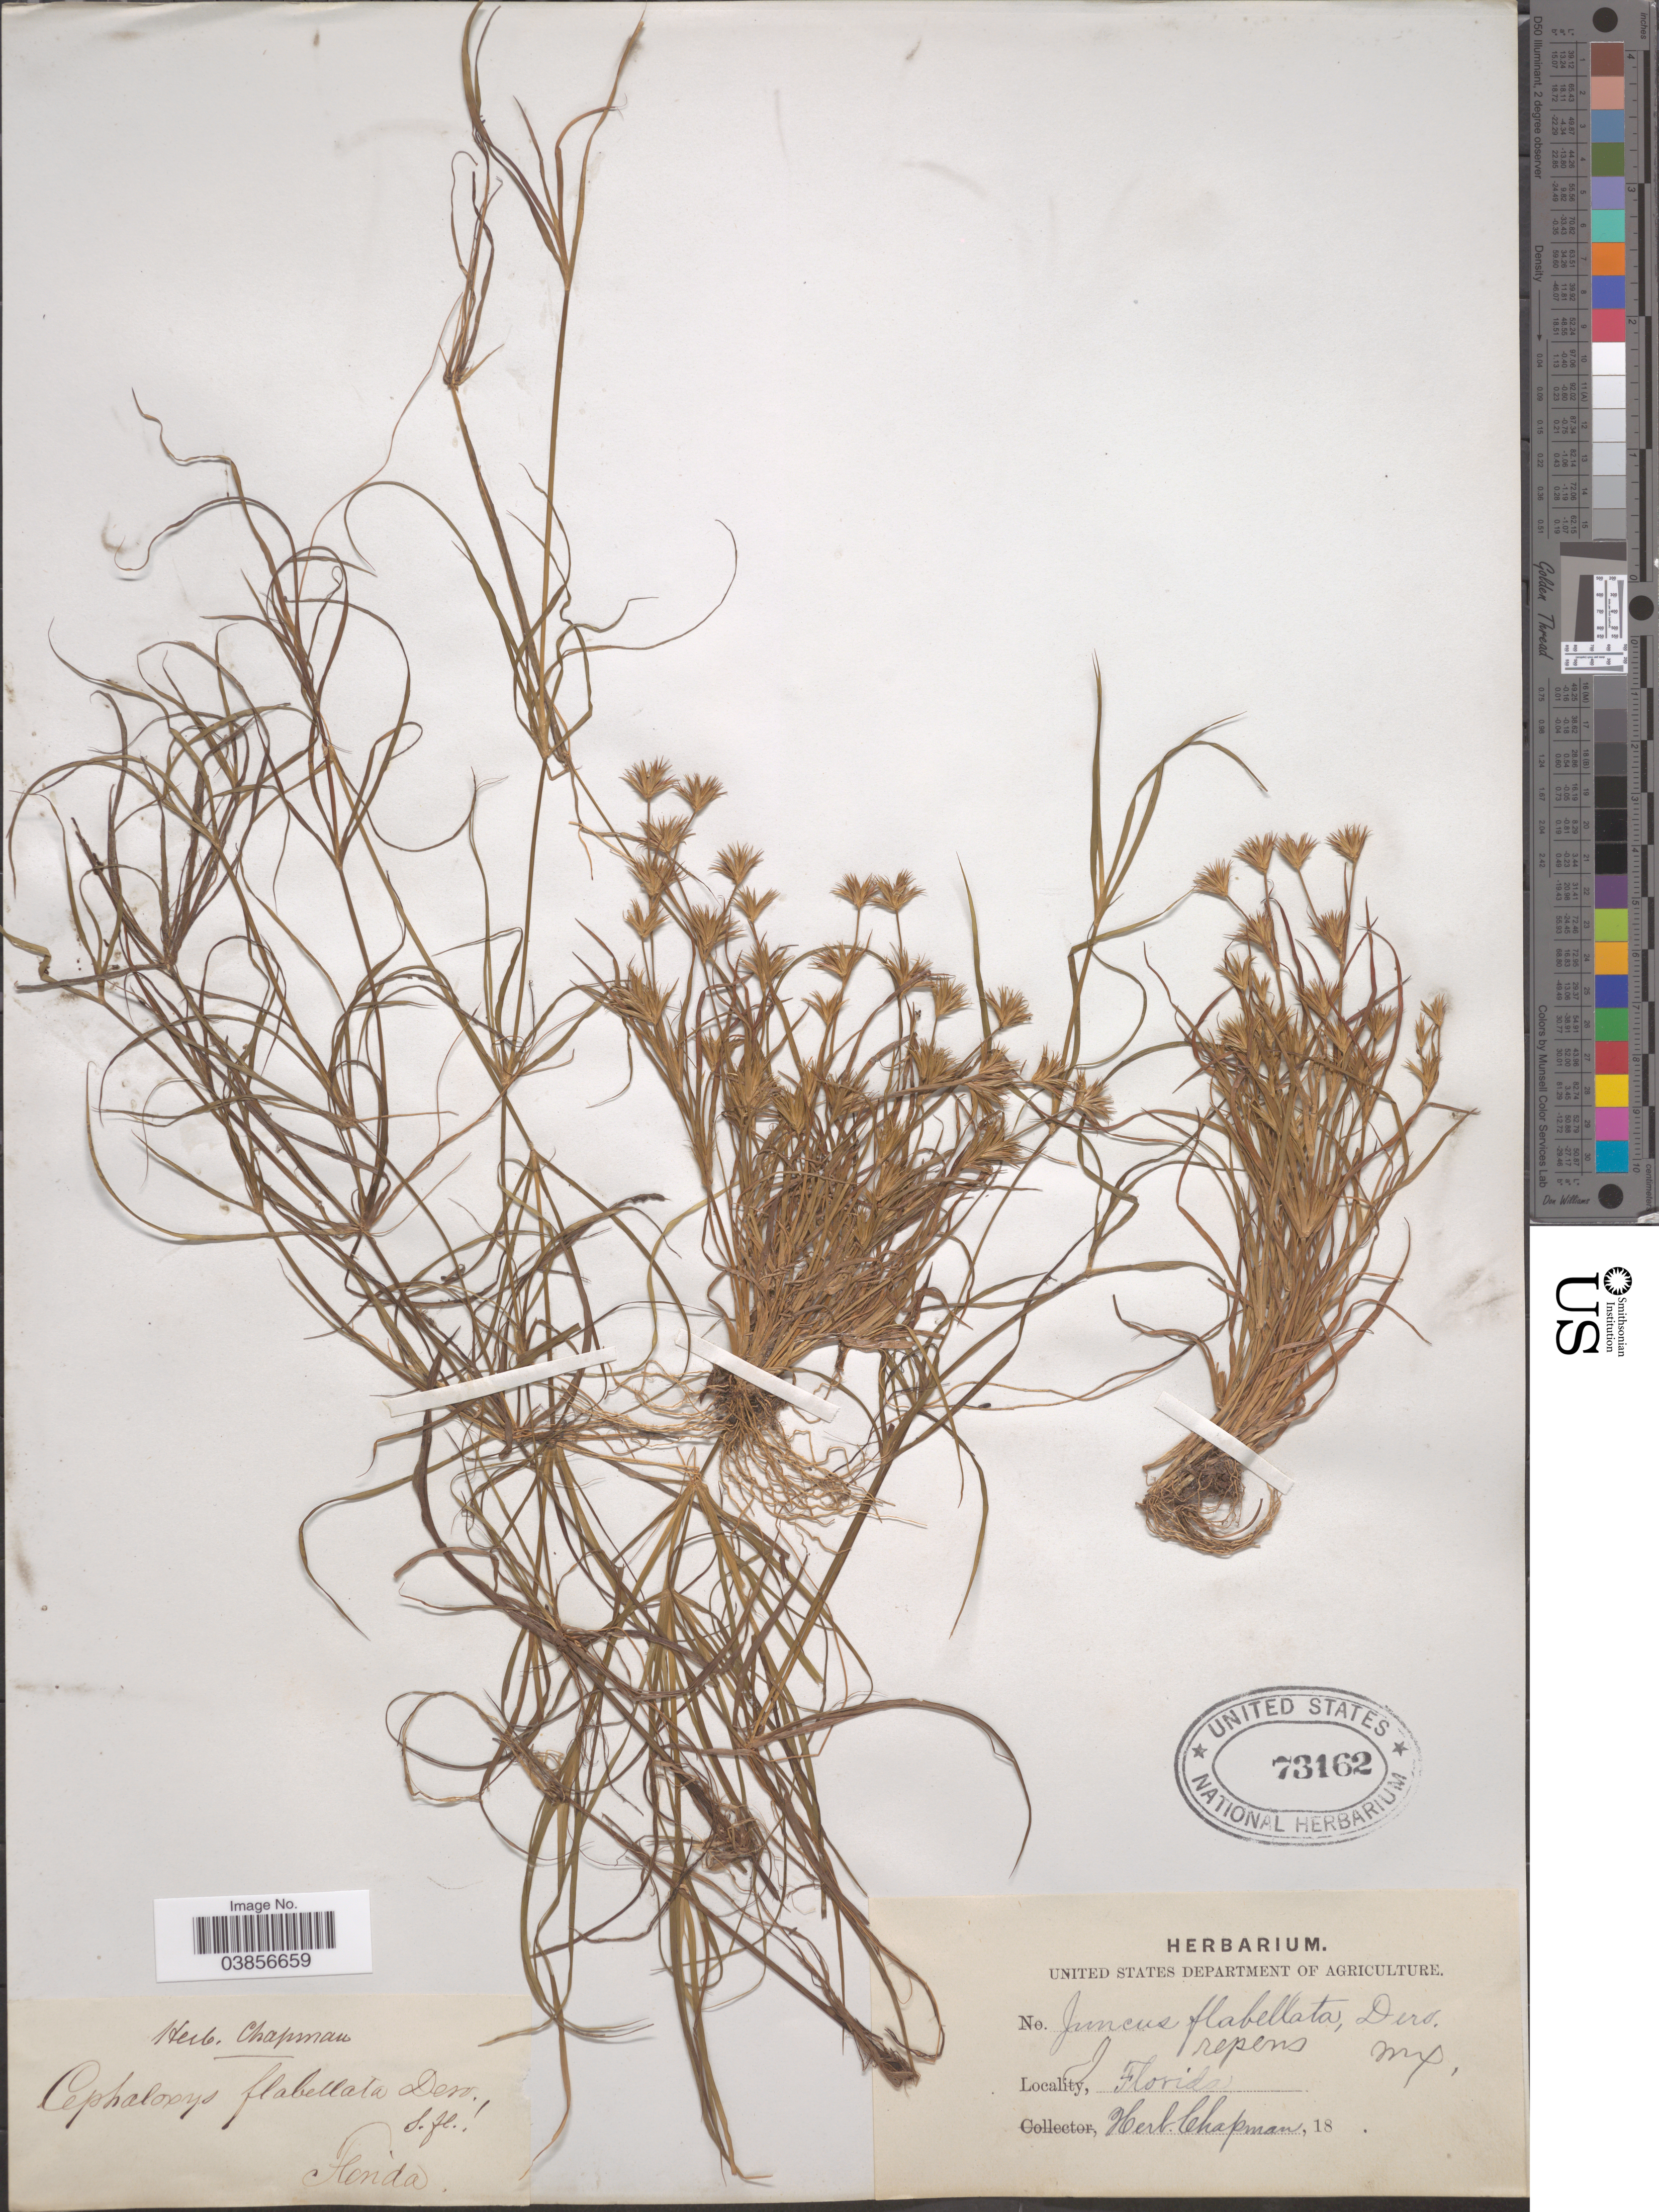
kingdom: Plantae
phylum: Tracheophyta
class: Liliopsida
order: Poales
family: Juncaceae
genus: Juncus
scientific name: Juncus repens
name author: Michx.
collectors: ex herb. Chapman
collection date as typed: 18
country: United States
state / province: Florida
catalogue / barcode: US 73162